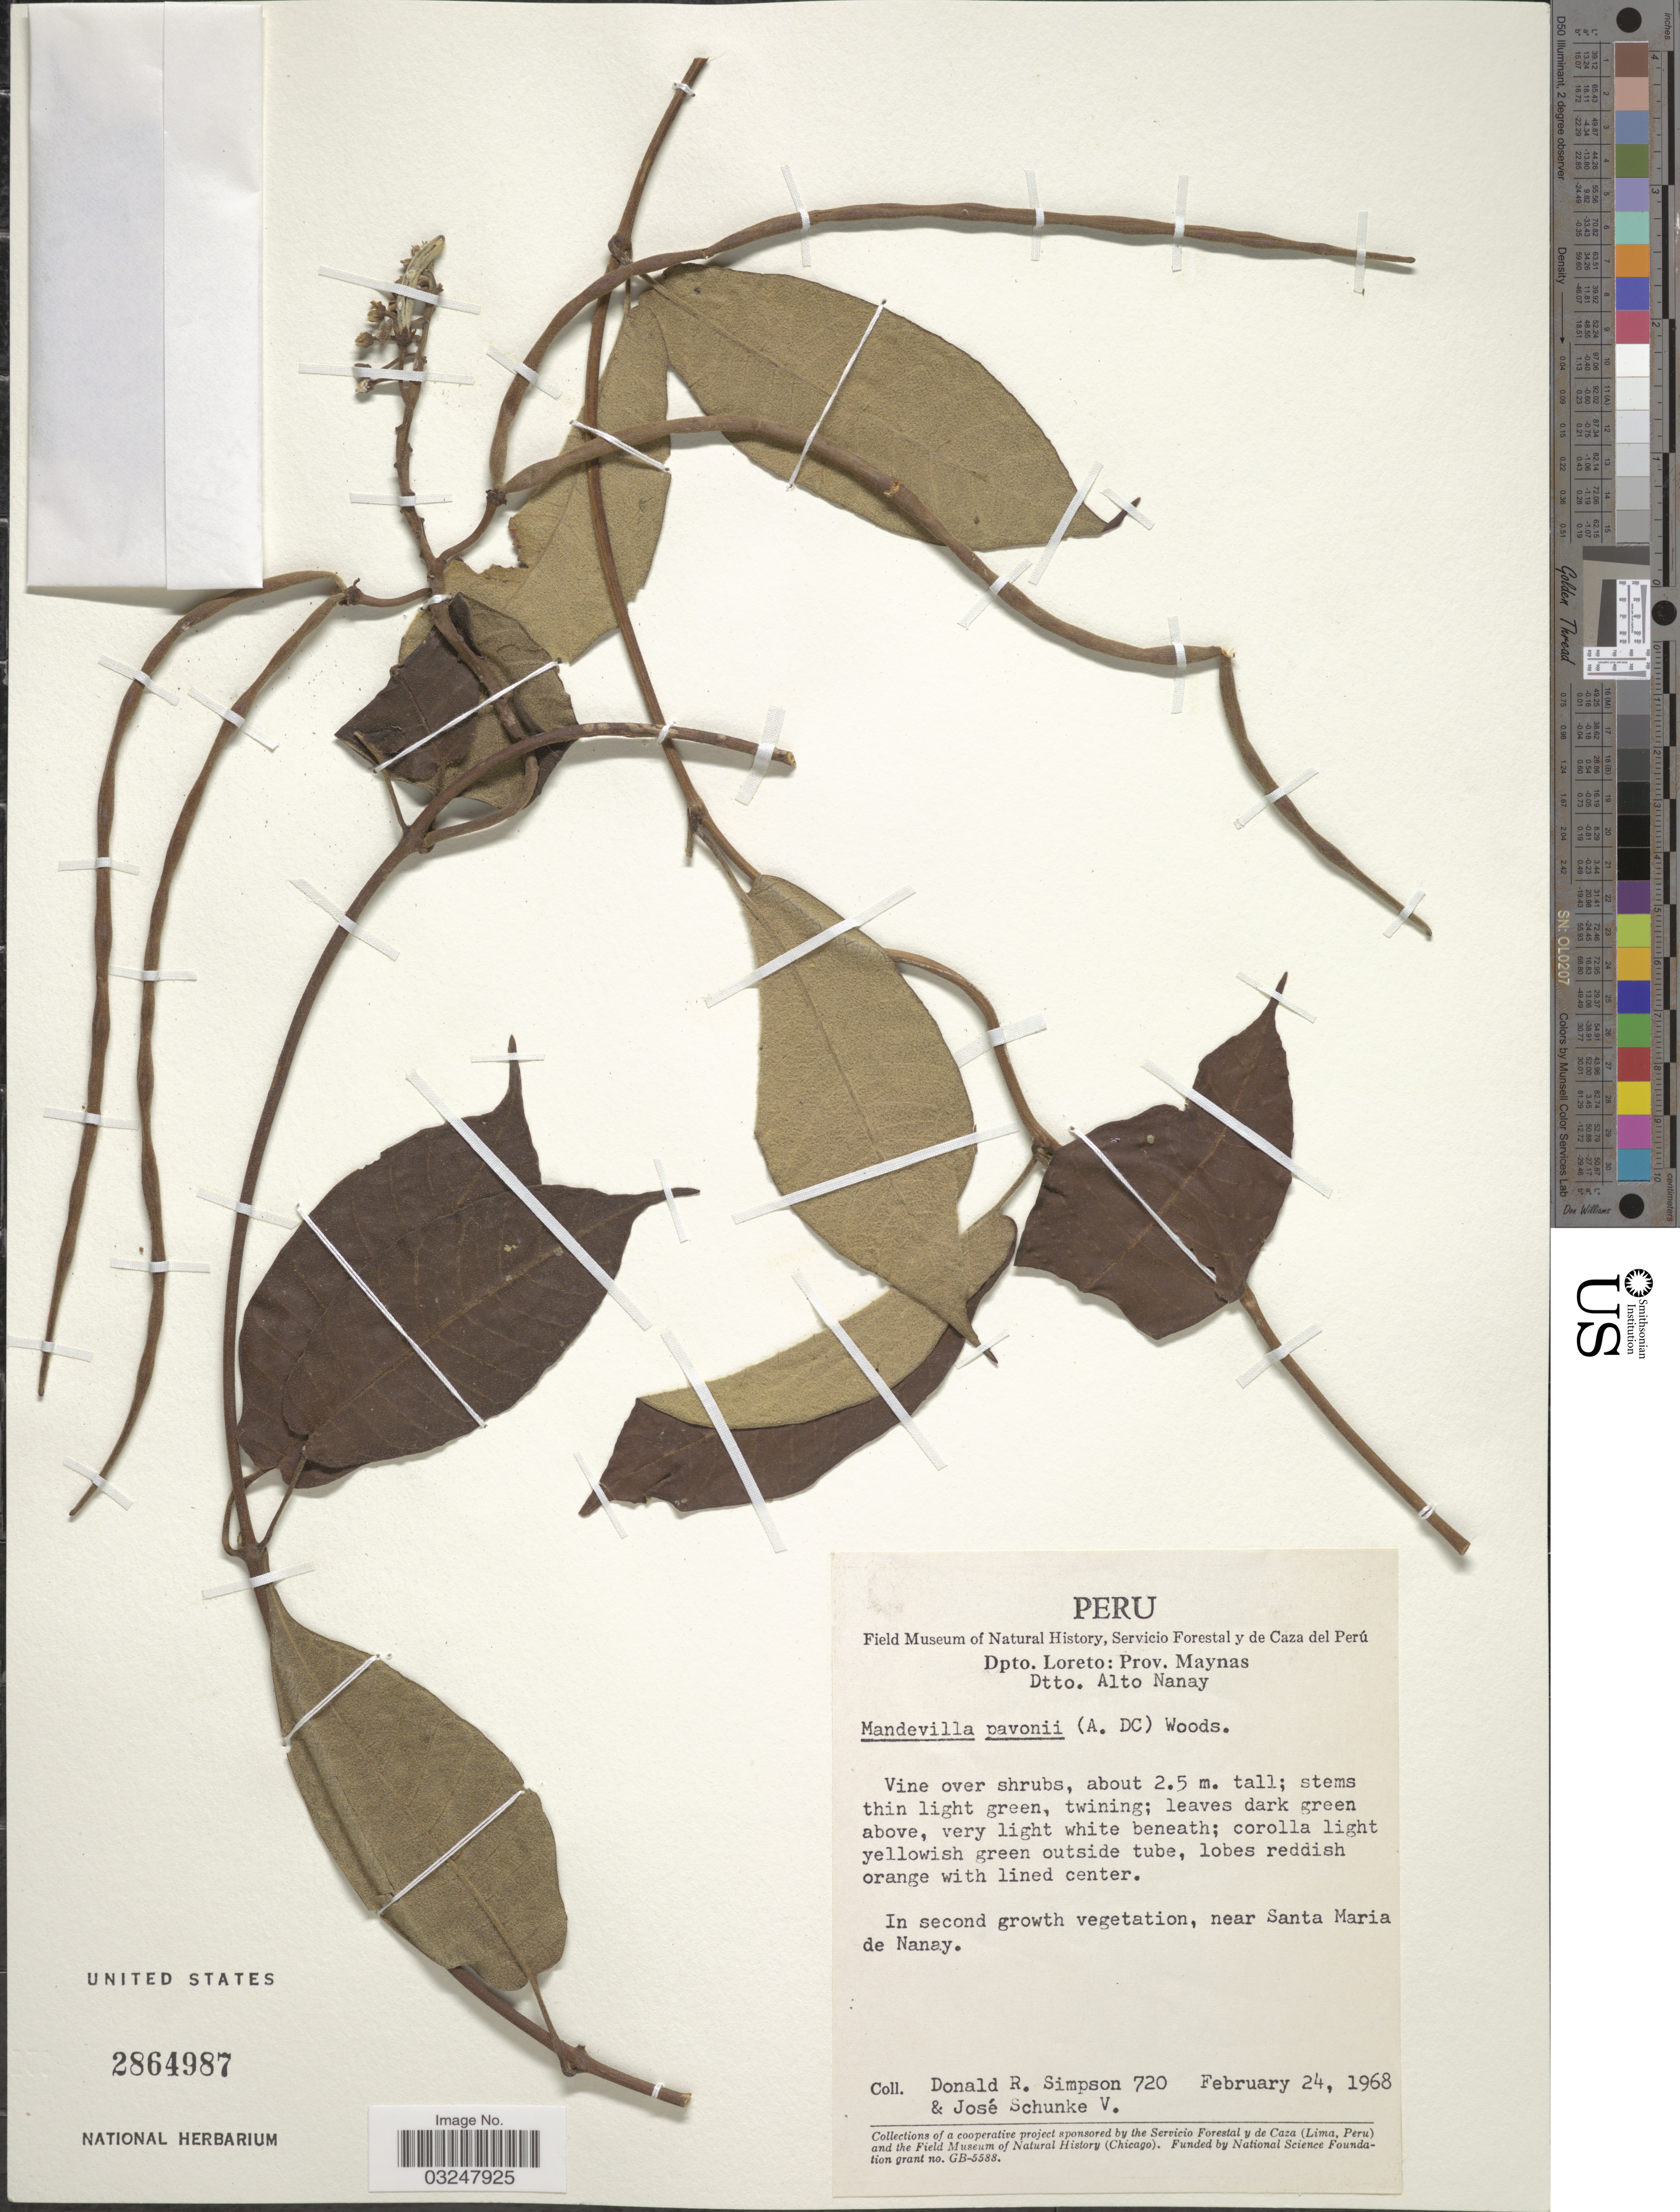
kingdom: Plantae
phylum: Tracheophyta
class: Magnoliopsida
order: Gentianales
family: Apocynaceae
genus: Mandevilla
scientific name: Mandevilla pavonii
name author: (A. DC.) Woodson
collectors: D. R. Simpson & J. Schunke Vigo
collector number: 720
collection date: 1968-02-24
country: Peru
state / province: Loreto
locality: Dpto. Loreto: Prov. Maynas, Dtto. Alto Nanay, near Santa Maria de Nanay.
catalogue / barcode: US 2864987